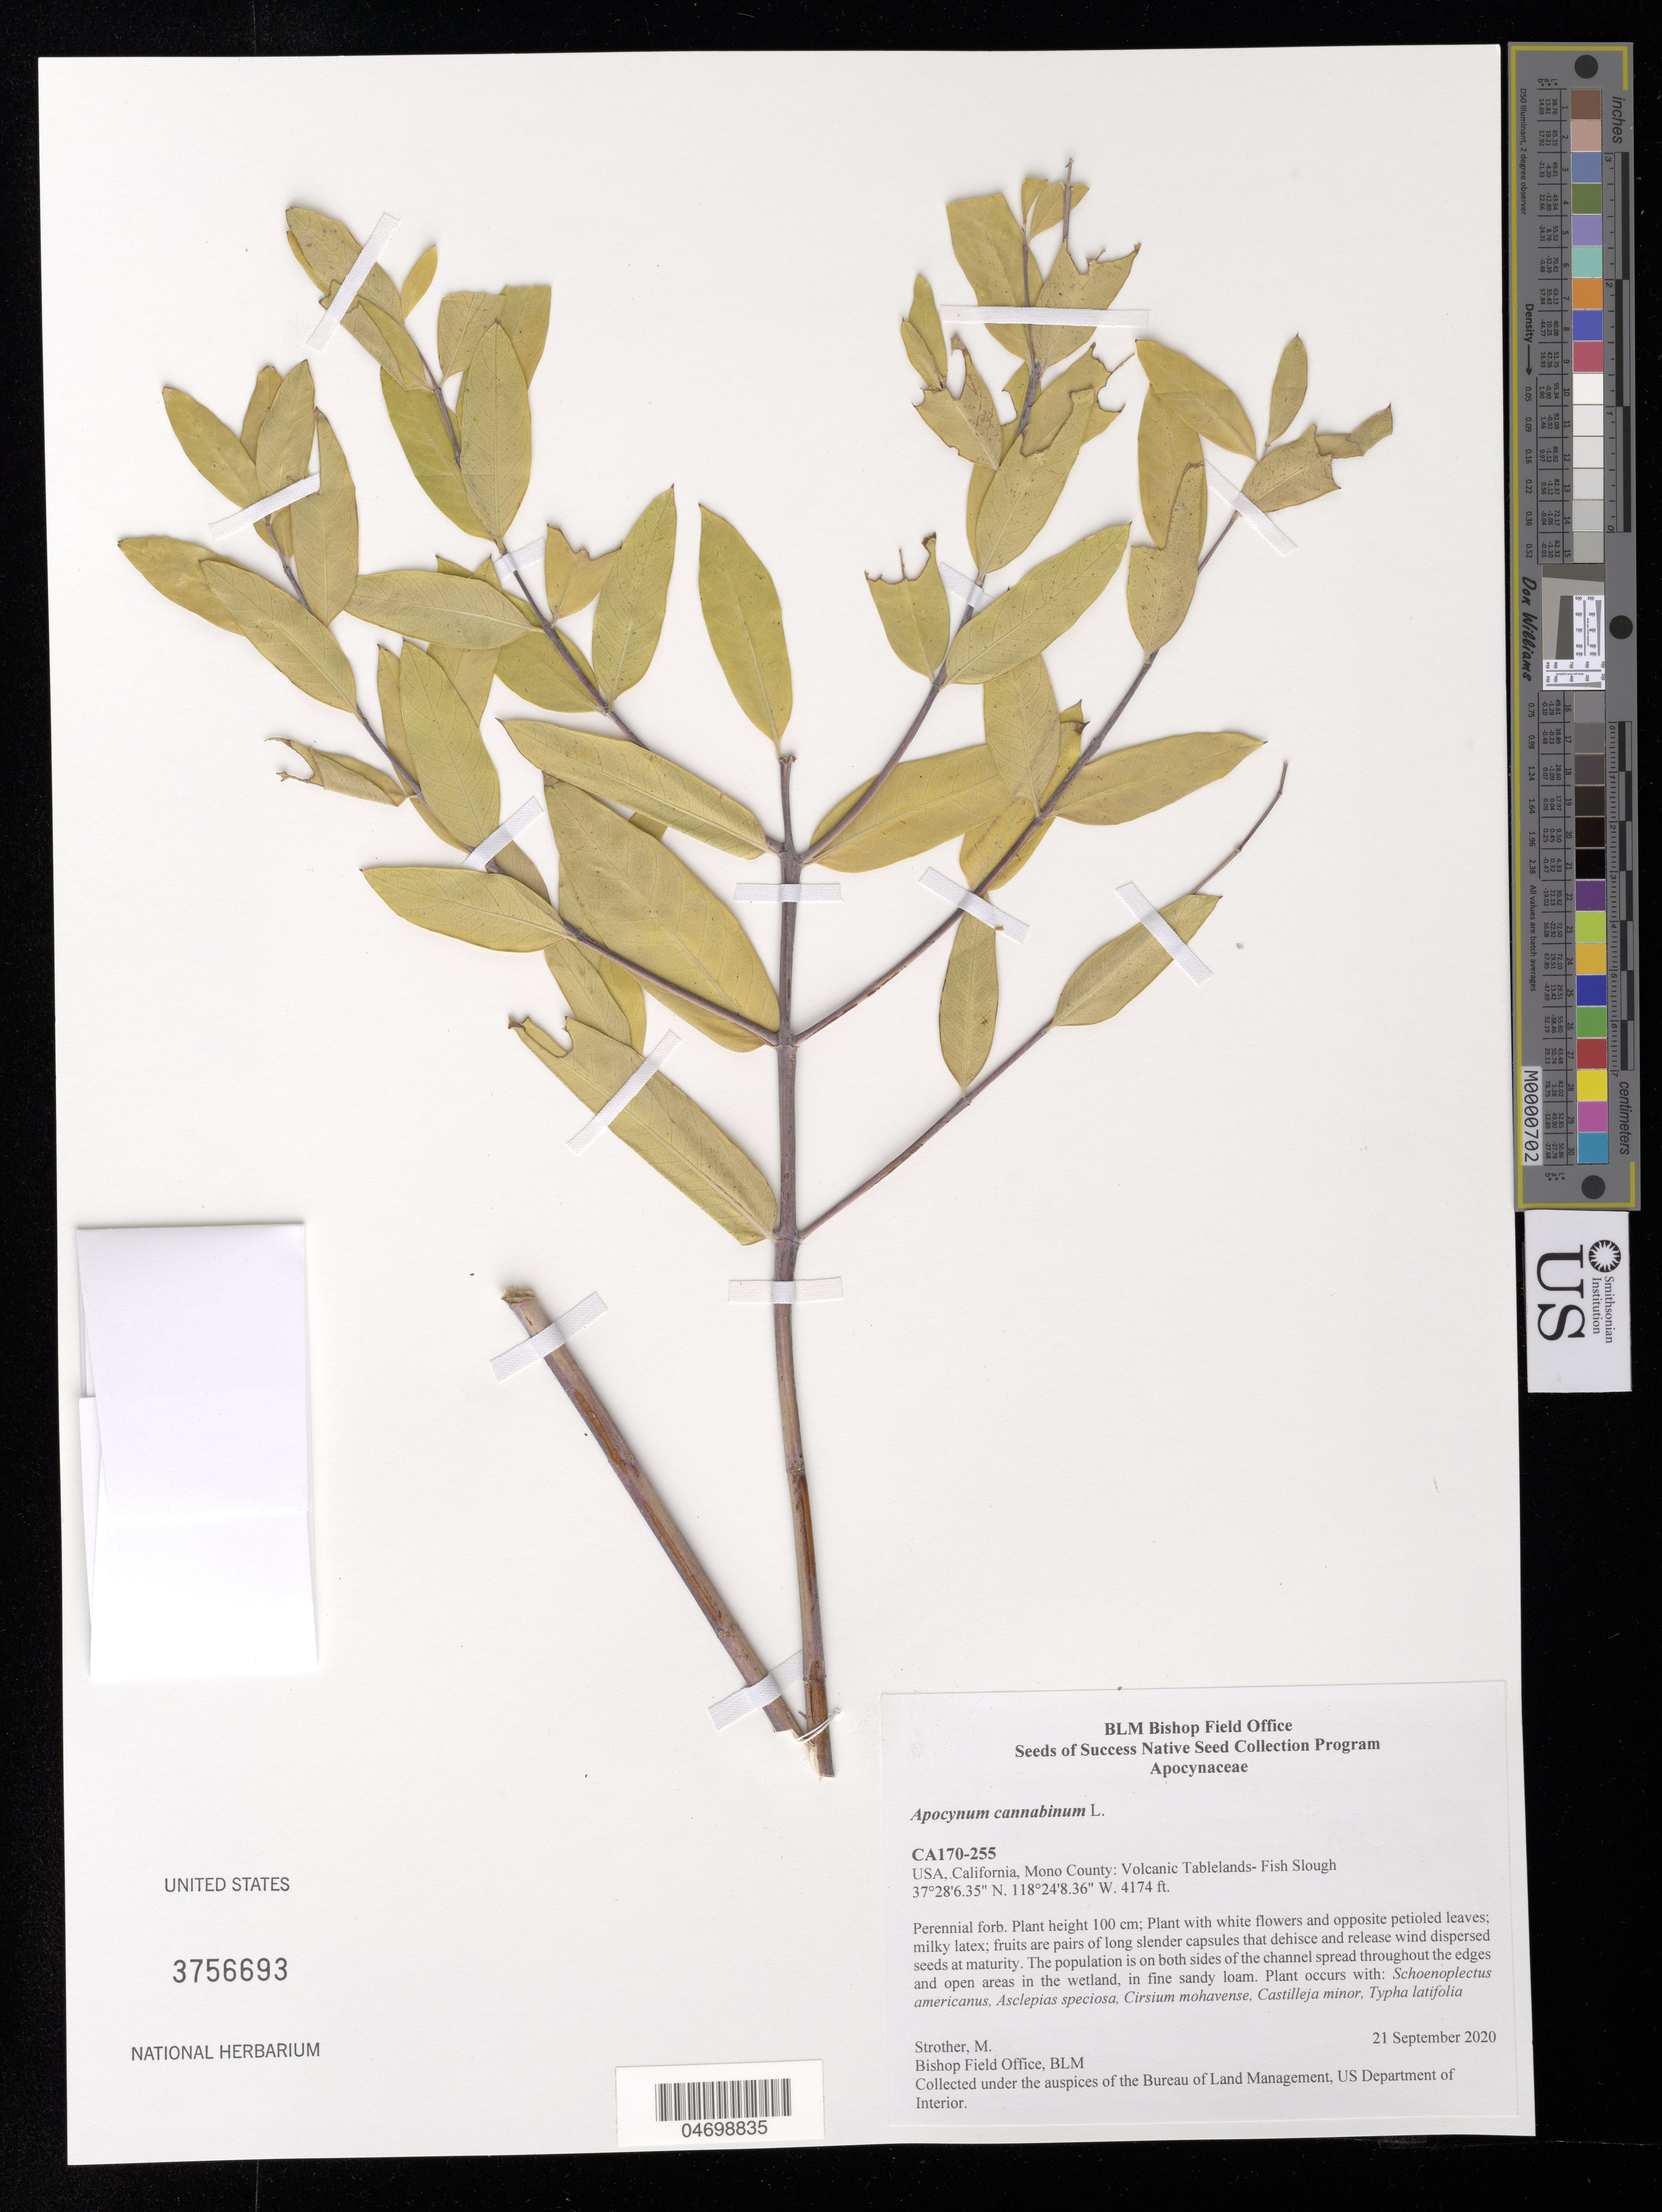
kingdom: Plantae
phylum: Tracheophyta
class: Magnoliopsida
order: Gentianales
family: Apocynaceae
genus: Apocynum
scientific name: Apocynum cannabinum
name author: L.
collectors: M. Strother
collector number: CA170-255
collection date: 2020-09-21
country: United States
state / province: California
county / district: Mono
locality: Volcanic Tablelands - Fish Slough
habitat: Open ares in wetland, in fine sandy loam. With Asclepias speciosa, Castilleja minor, Typha latifolia, etc.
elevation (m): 1272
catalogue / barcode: US 3756693